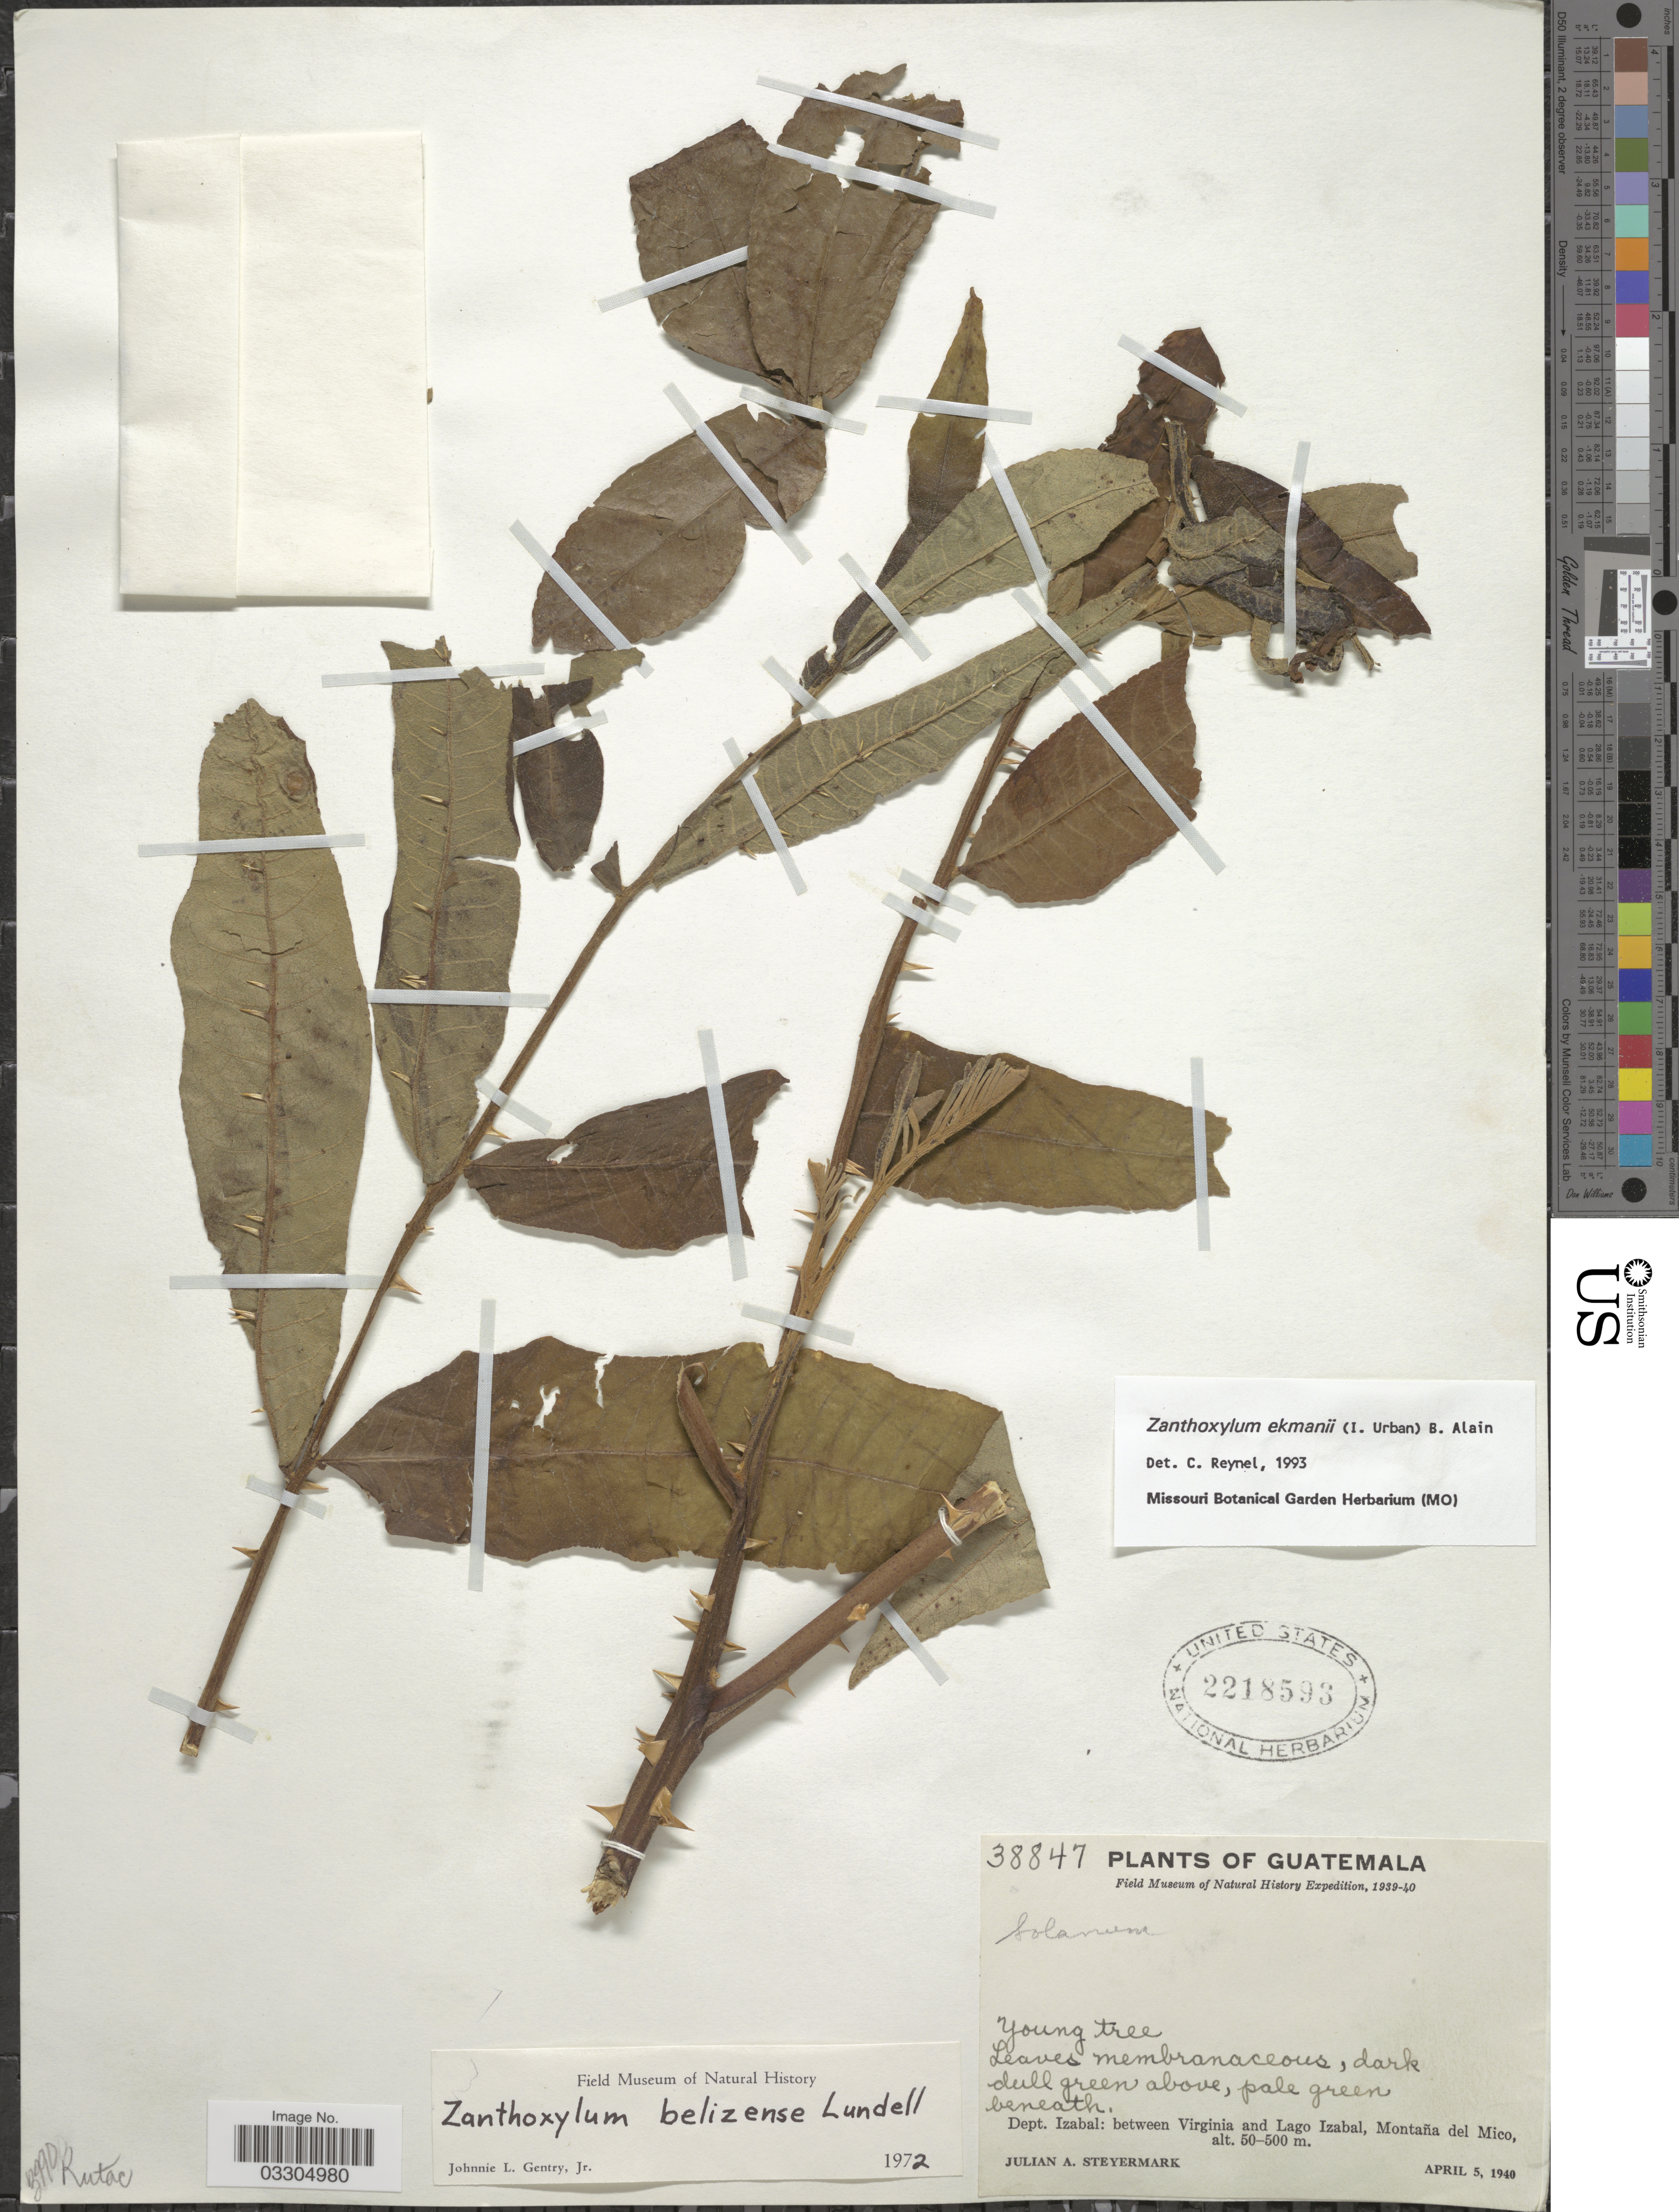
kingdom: Plantae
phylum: Tracheophyta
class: Magnoliopsida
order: Sapindales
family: Rutaceae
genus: Zanthoxylum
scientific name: Zanthoxylum belizense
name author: Lundell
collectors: J. Steyermark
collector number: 38847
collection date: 1940-04-05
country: Guatemala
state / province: Izabal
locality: Dept. Izabal: between Virginia and Lago Izabal, Montaña del Mico.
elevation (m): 50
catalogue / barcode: US 2218593